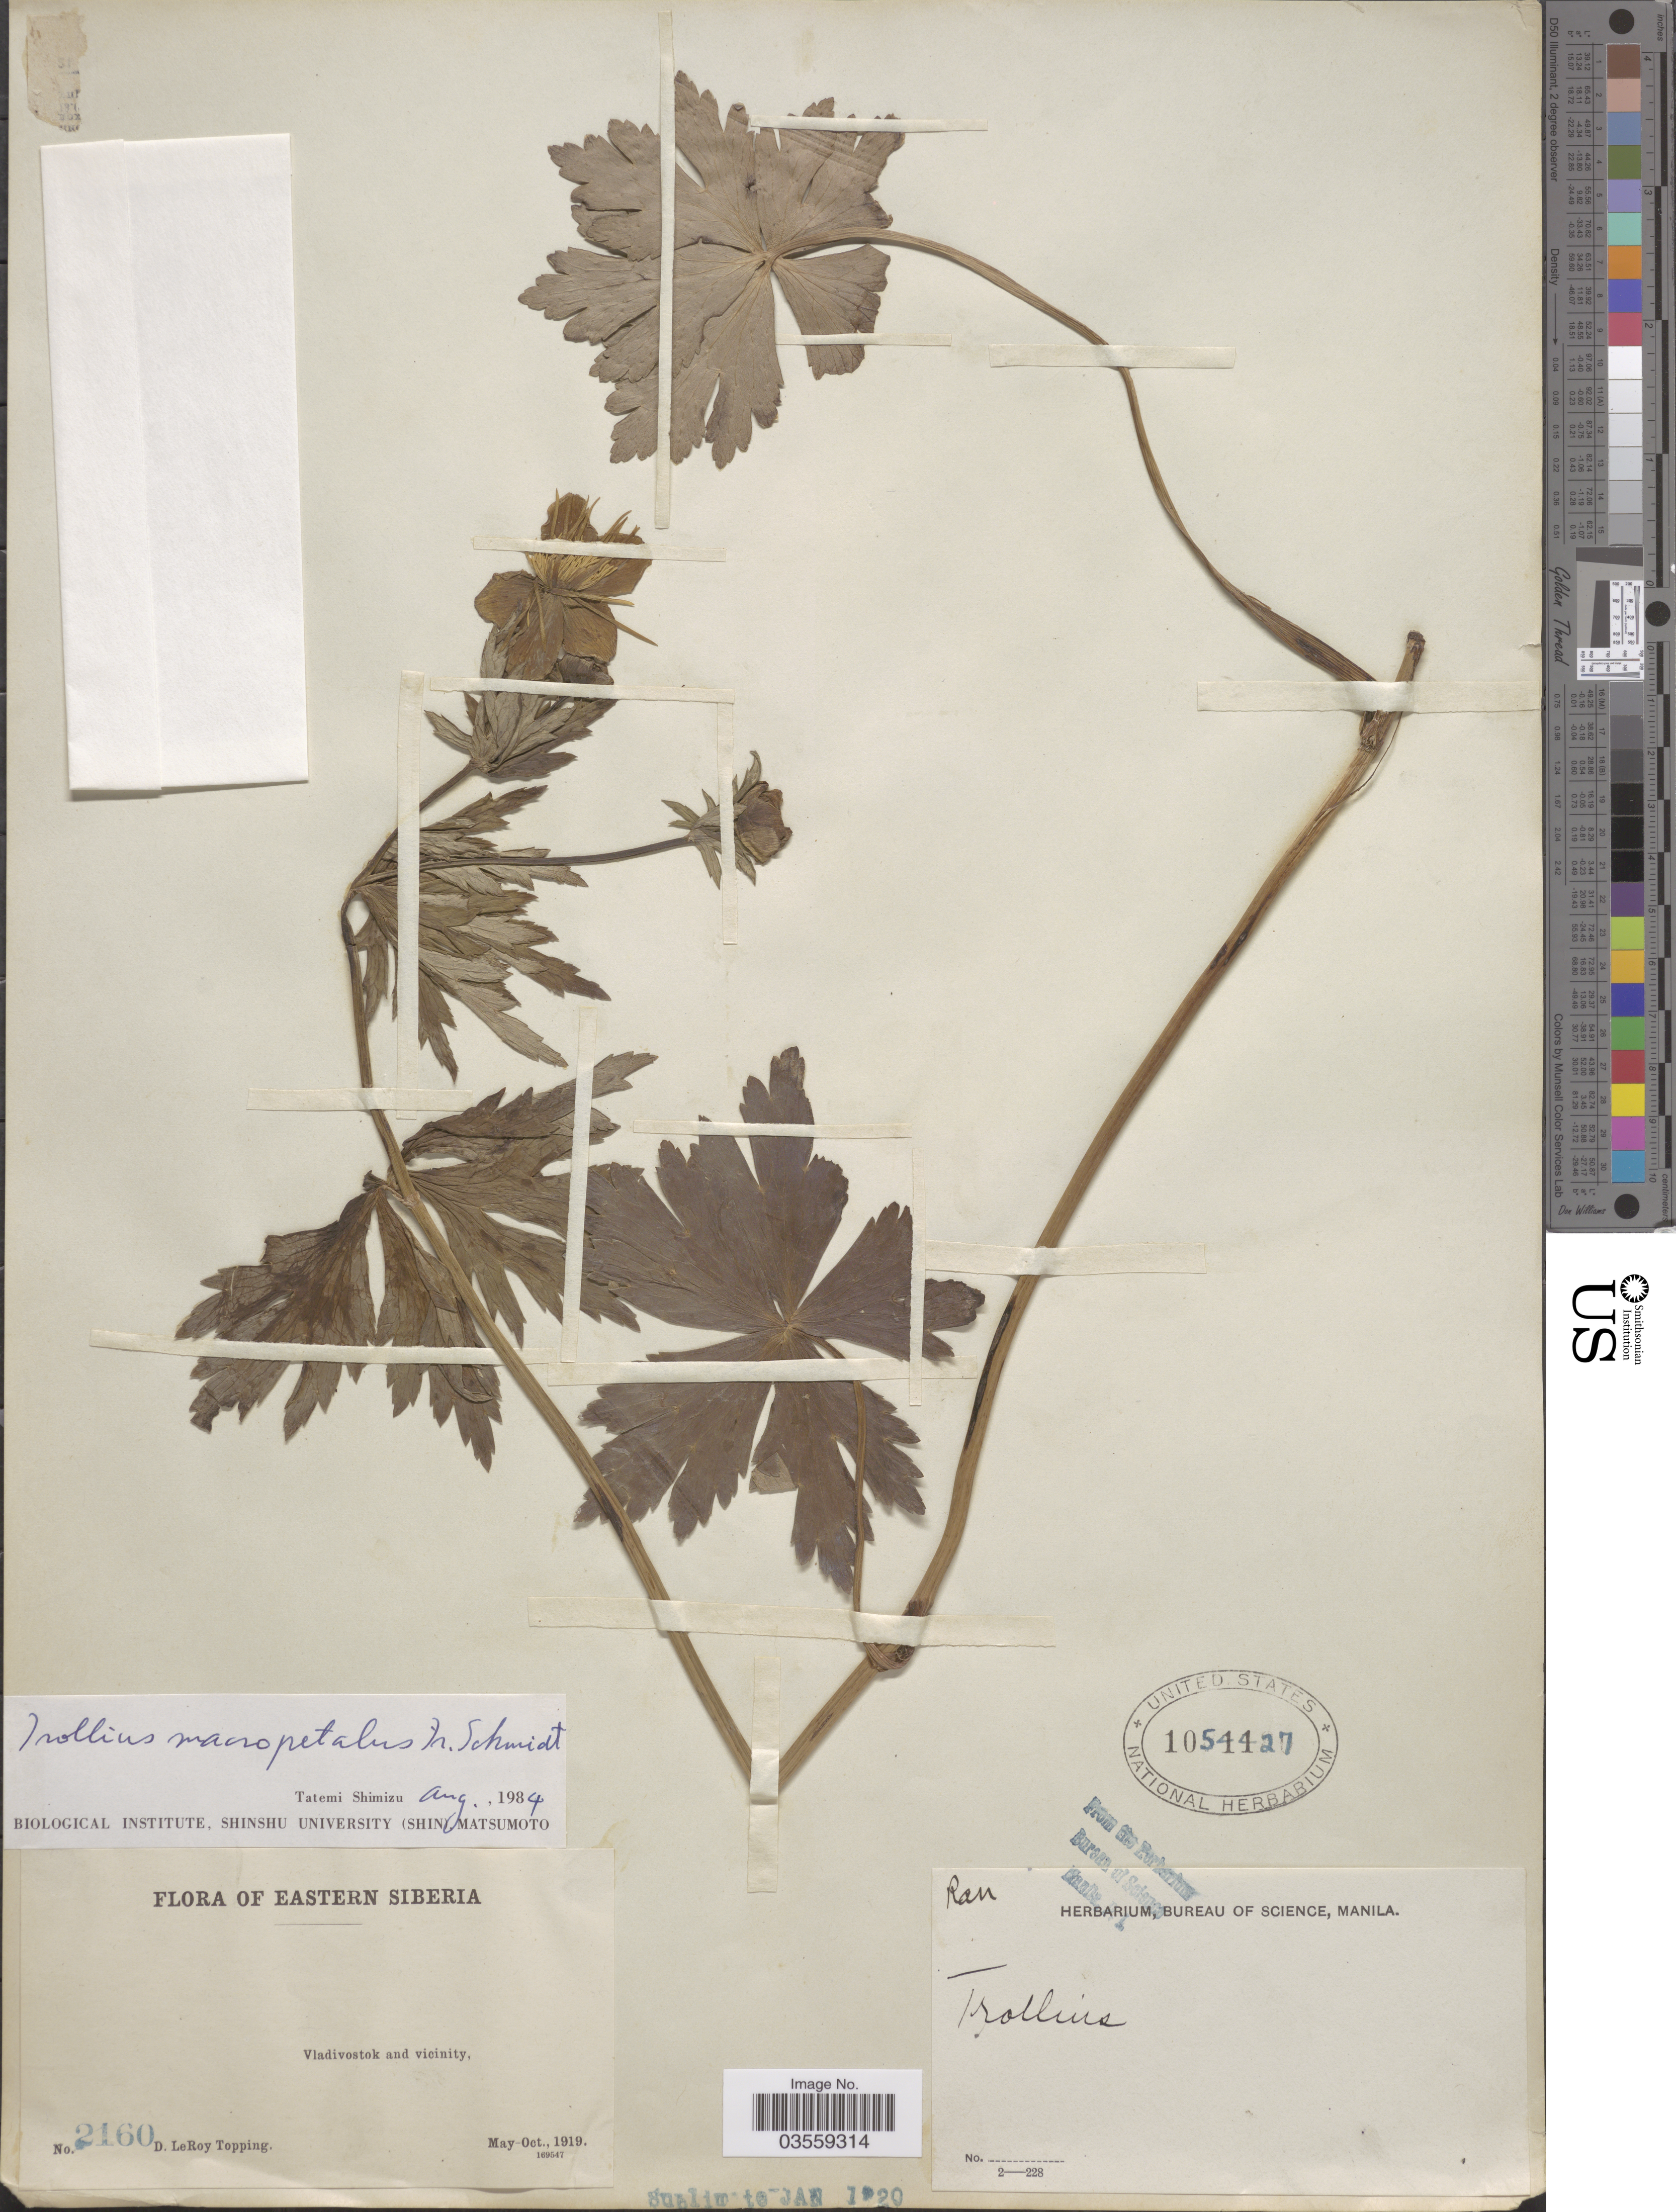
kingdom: Plantae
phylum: Tracheophyta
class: Magnoliopsida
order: Ranunculales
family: Ranunculaceae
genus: Trollius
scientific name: Trollius macropetalus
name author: F. Schmidt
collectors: D. L. Topping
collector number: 2160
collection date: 1919-05/1919-10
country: Russian Federation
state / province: Primorsky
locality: Eastern Siberia. Vladivostok and vicinity.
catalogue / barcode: US 1054427